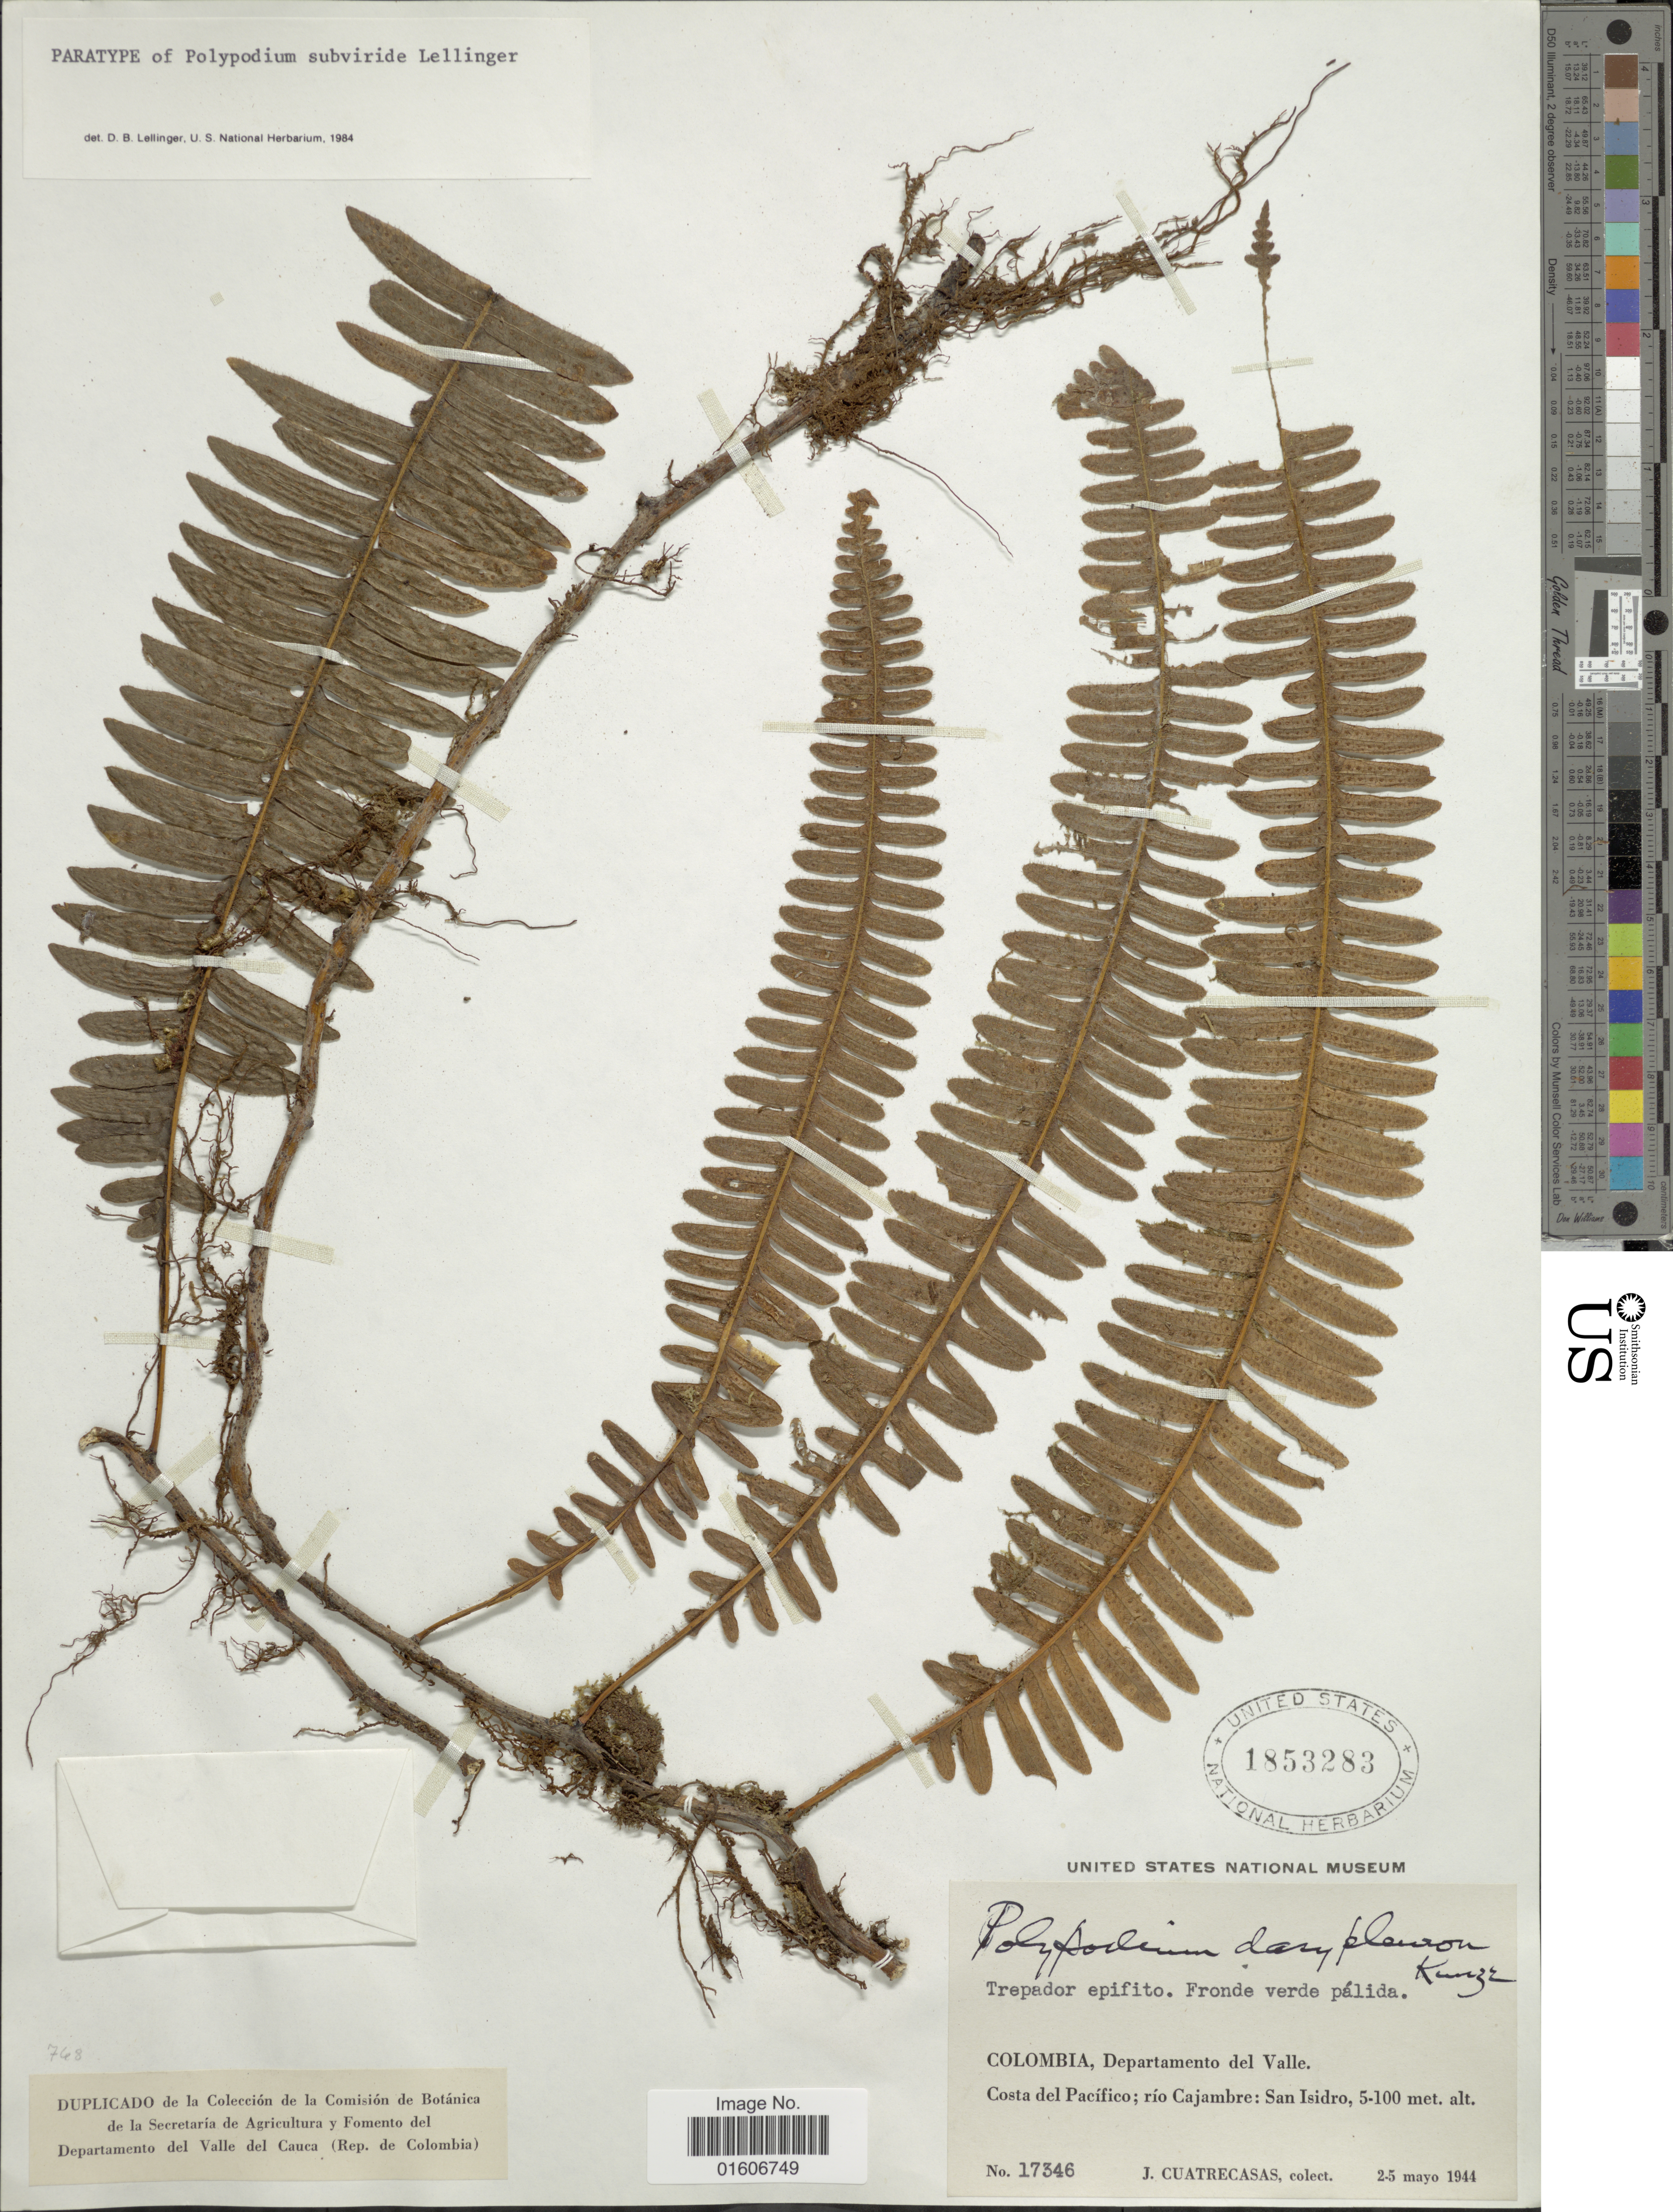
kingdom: Plantae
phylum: Tracheophyta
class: Polypodiopsida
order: Polypodiales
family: Polypodiaceae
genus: Serpocaulon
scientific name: Serpocaulon loriciforme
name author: (Rosenst.) A.R. Sm.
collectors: J. Cuatrecasas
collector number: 17346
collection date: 1944-05-02/1944-05-05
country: Colombia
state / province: Valle del Cauca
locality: Departamento del Valle. Costa del Pacífico; río Cajambre: San Isidro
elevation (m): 5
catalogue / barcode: US 1853283